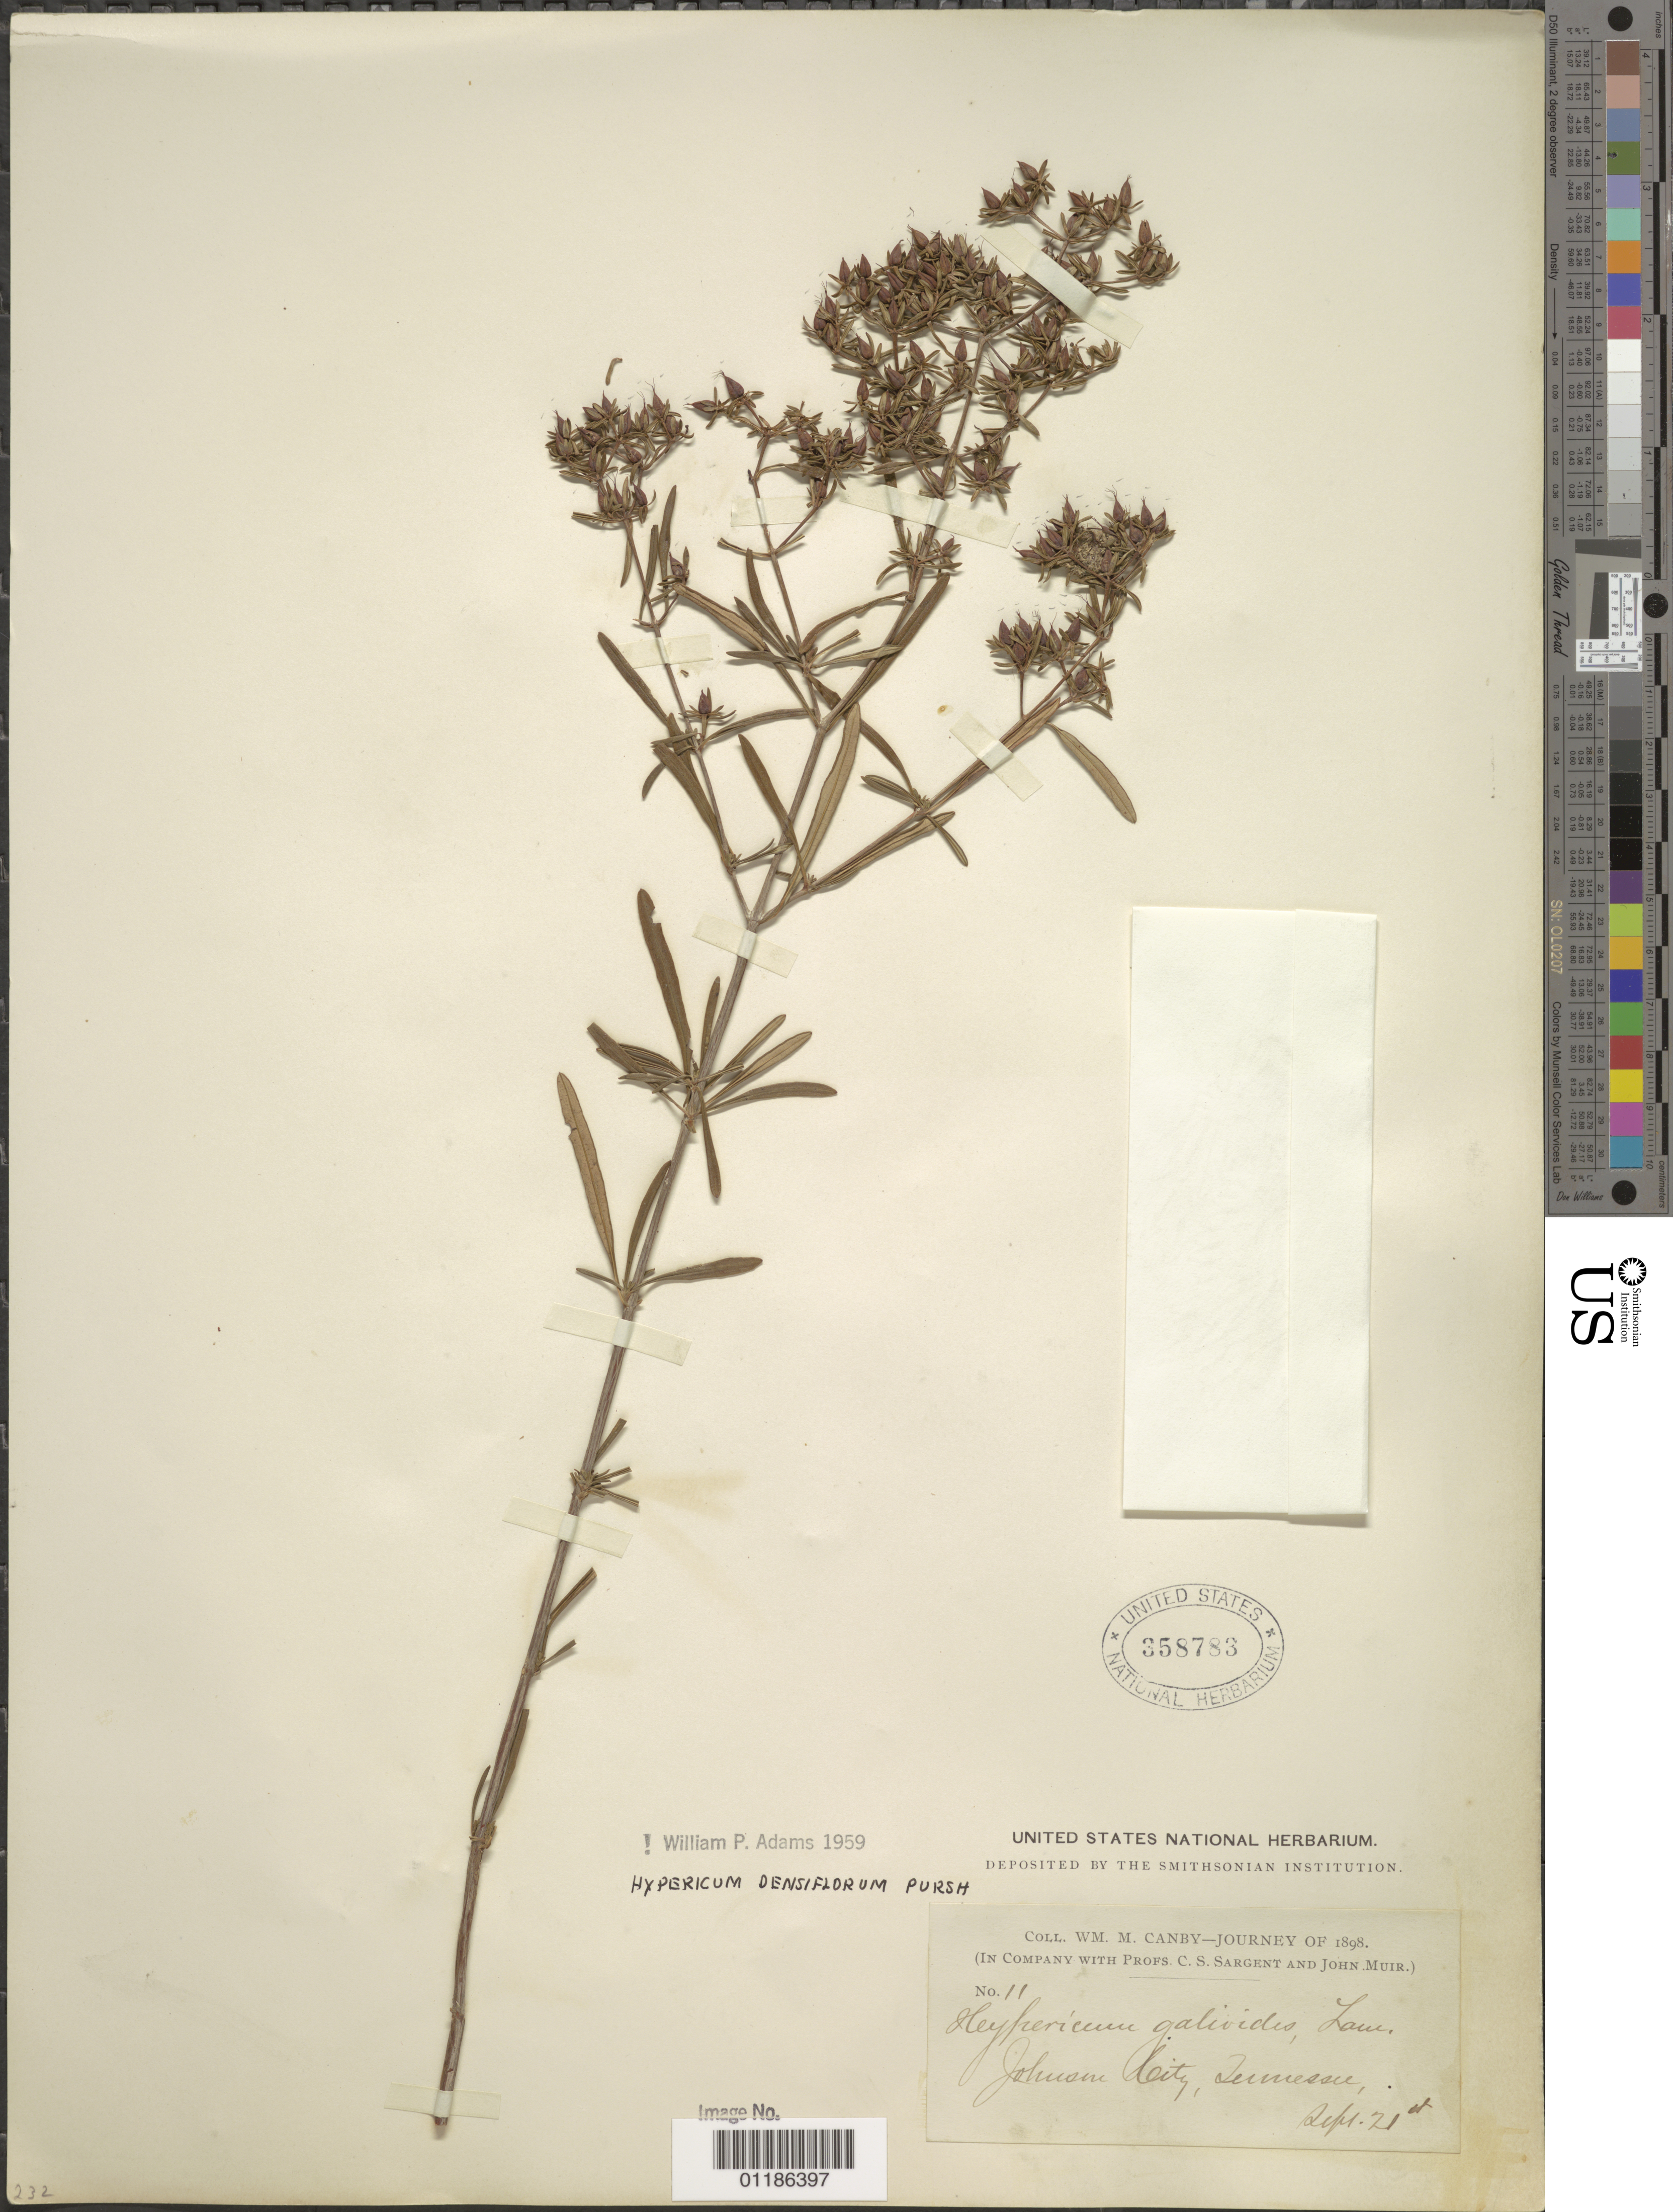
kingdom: Plantae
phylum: Tracheophyta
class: Magnoliopsida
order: Malpighiales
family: Hypericaceae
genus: Hypericum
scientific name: Hypericum densiflorum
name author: Pursh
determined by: Adams, W. P.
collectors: W. M. Canby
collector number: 11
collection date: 1898-09-21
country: United States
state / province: Tennessee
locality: Johnson City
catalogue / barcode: US 358783